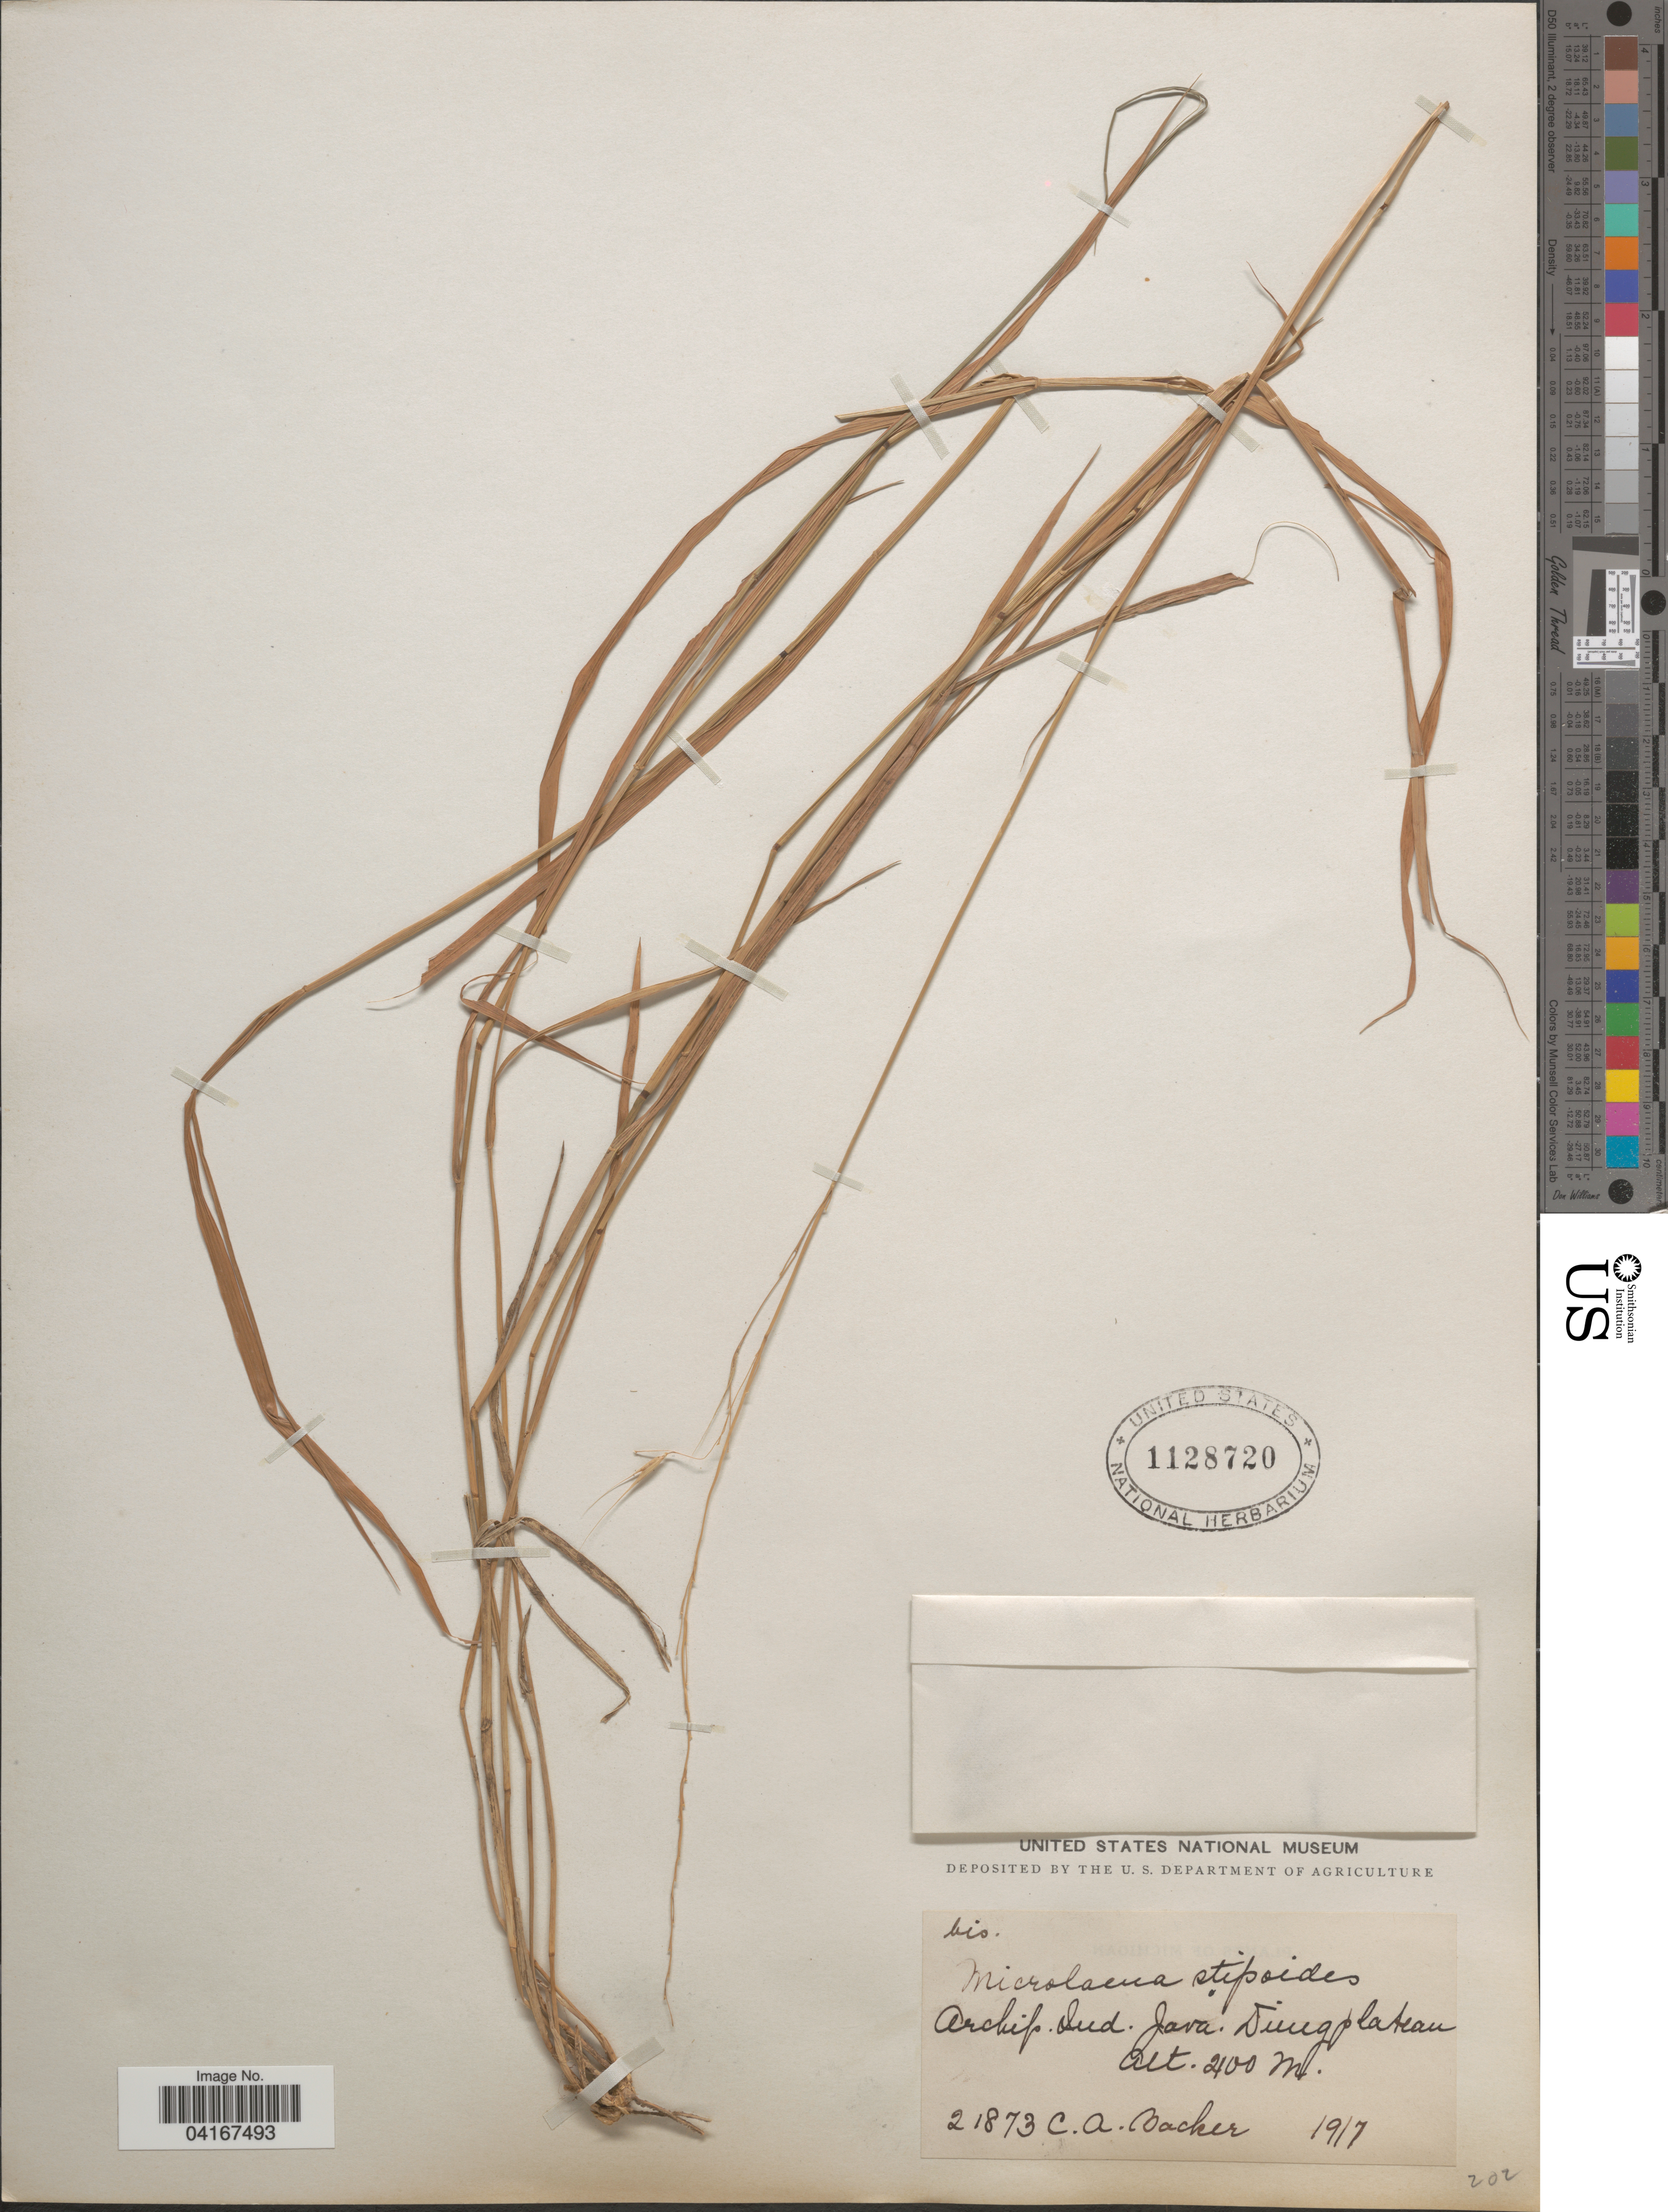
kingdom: Plantae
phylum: Tracheophyta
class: Liliopsida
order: Poales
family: Poaceae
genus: Microlaena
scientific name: Microlaena stipoides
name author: (Labill.) R. Br.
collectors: C. A. Backer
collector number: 21873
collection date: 1917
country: Indonesia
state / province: Java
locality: Archip. Ind. Java. Diengplateau.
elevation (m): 2100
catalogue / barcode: US 1128720